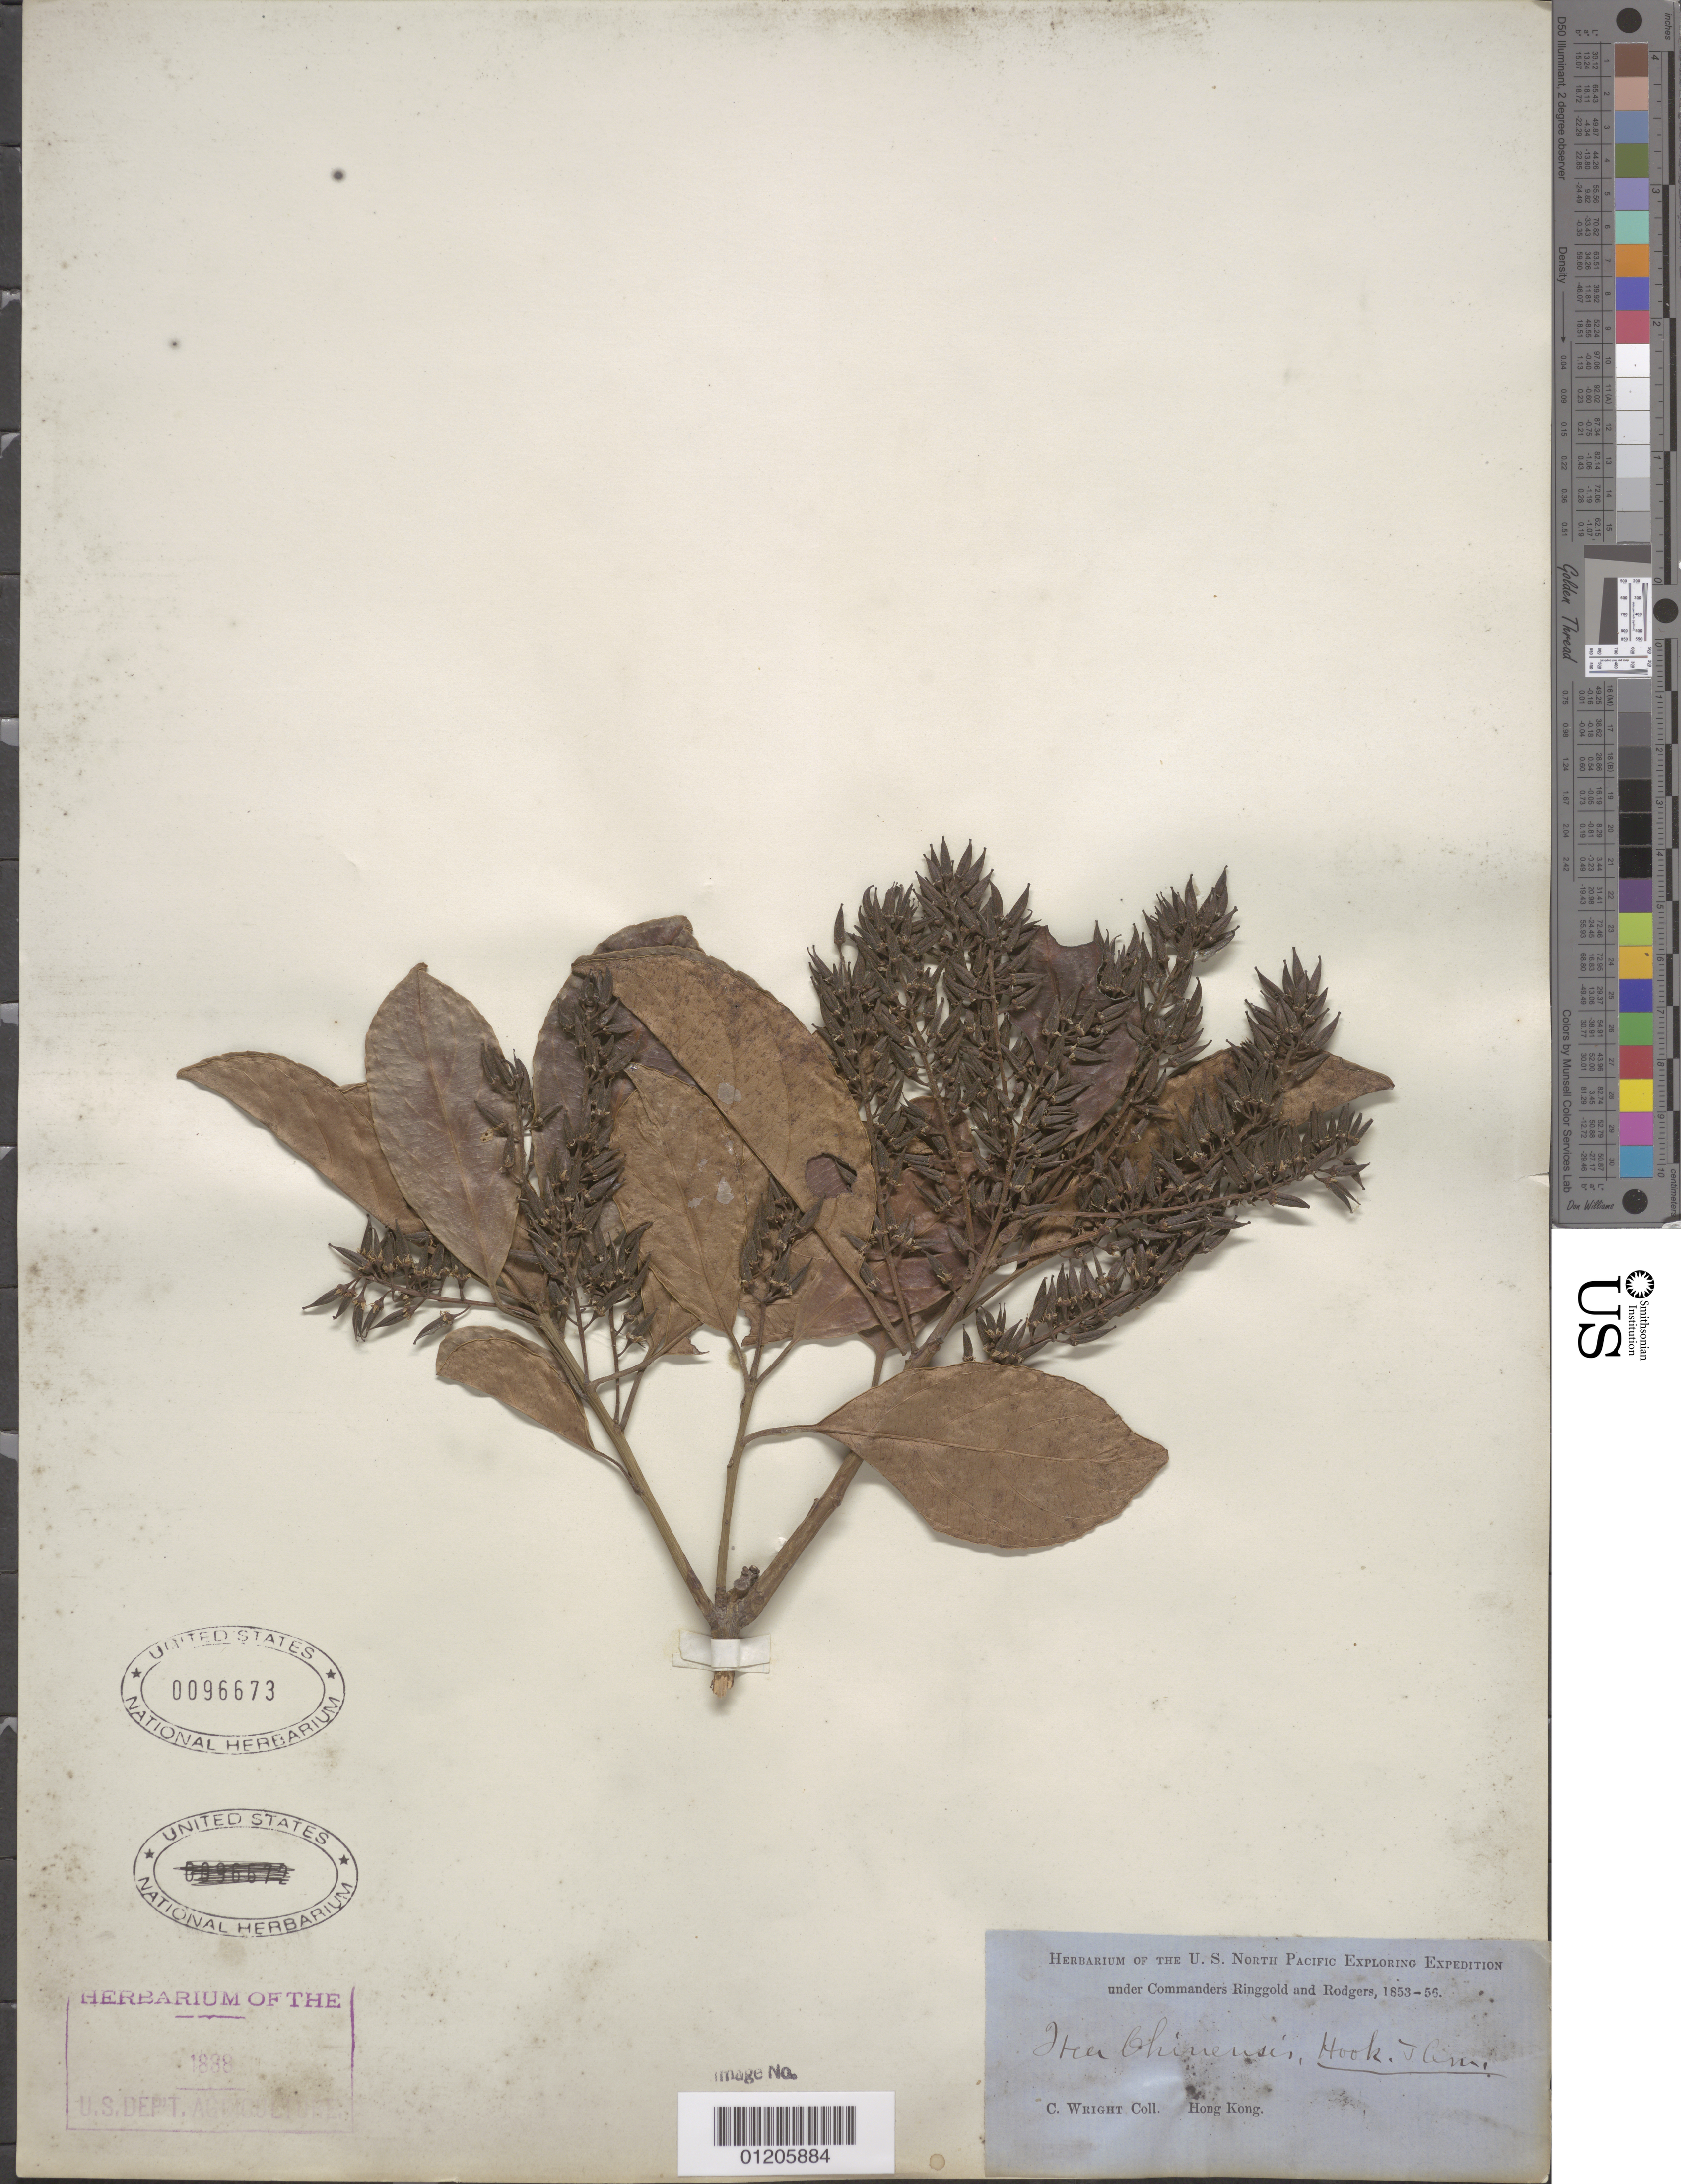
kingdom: Plantae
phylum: Tracheophyta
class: Magnoliopsida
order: Saxifragales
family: Iteaceae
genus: Itea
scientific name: Itea chinensis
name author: W. Hook. & H.J. Arn.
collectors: C. Wright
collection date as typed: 1853 to -- -- 1856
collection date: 1853/1856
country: China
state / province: Hong Kong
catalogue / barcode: US 96673